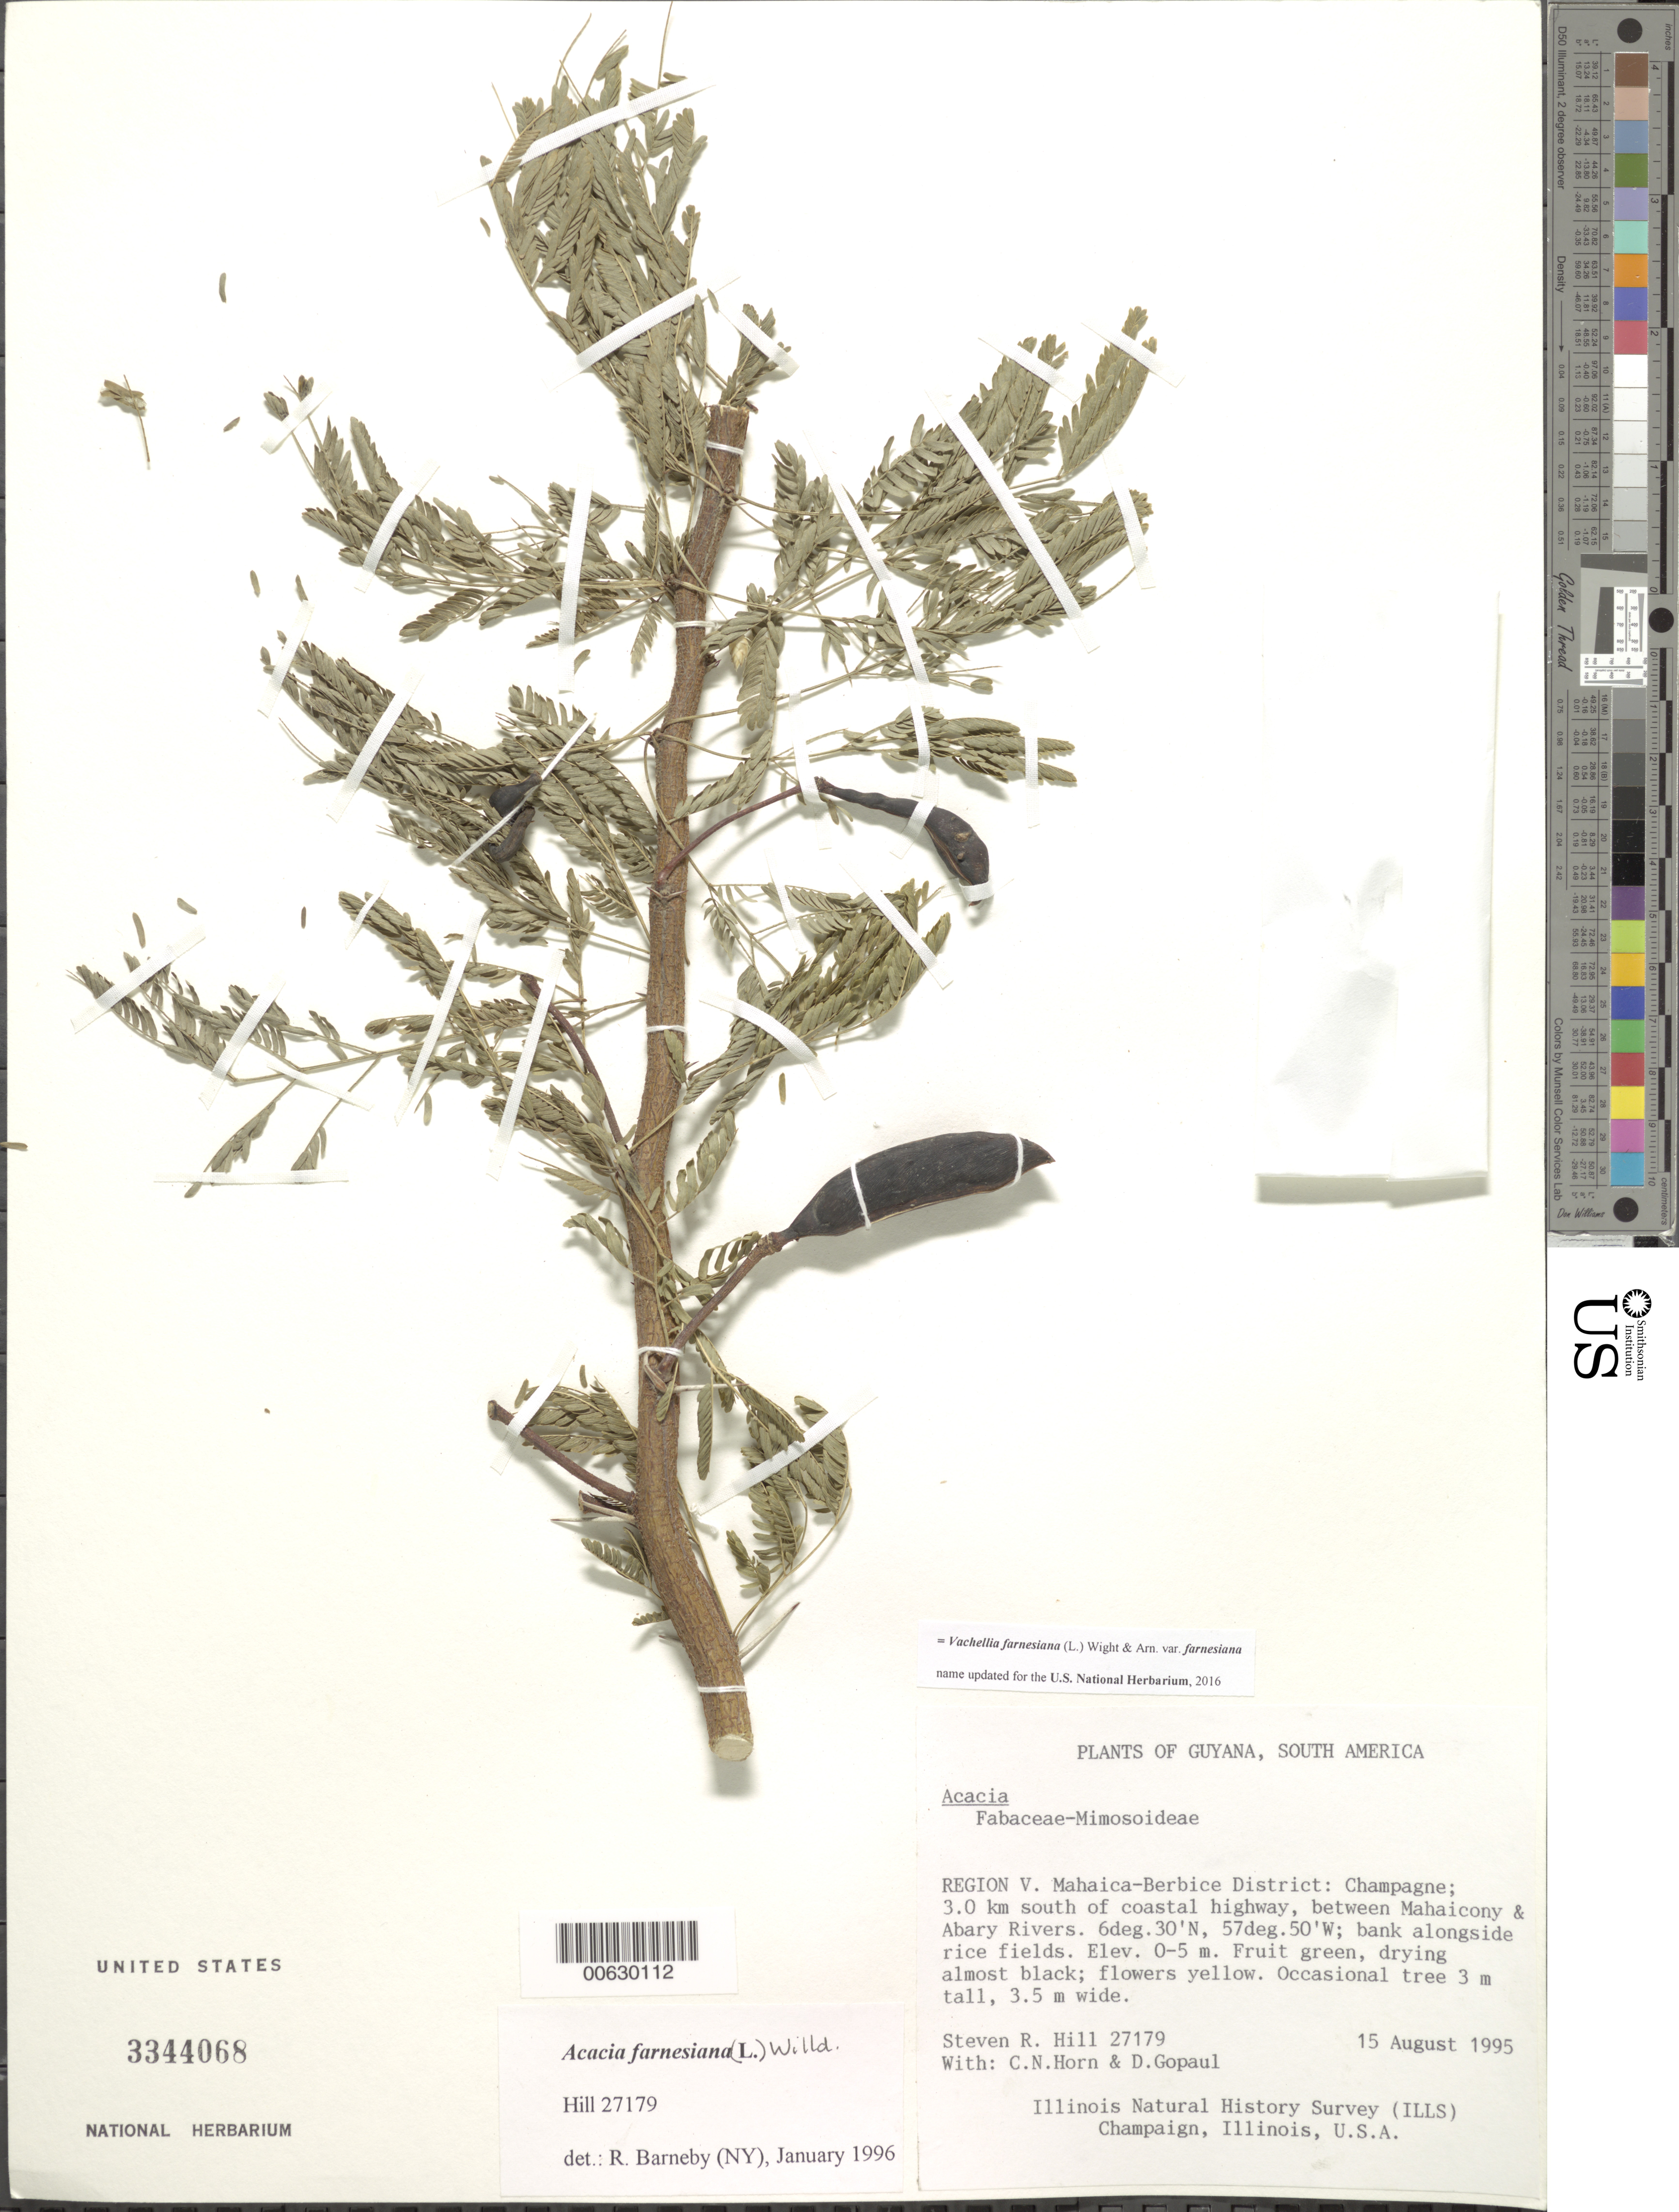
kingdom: Plantae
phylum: Tracheophyta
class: Magnoliopsida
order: Fabales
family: Fabaceae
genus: Vachellia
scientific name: Vachellia farnesiana var. farnesiana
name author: (L.) Wight & Arn.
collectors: S. R. Hill, C. N. Horn & D. Gopaul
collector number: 27179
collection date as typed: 15-Aug-95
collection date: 1995-08-15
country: Guyana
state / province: Mahaica-Berbice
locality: Champagne; 3 km S of coastal hwy., betw. Mahaicony & Abary R.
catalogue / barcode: US 3344068